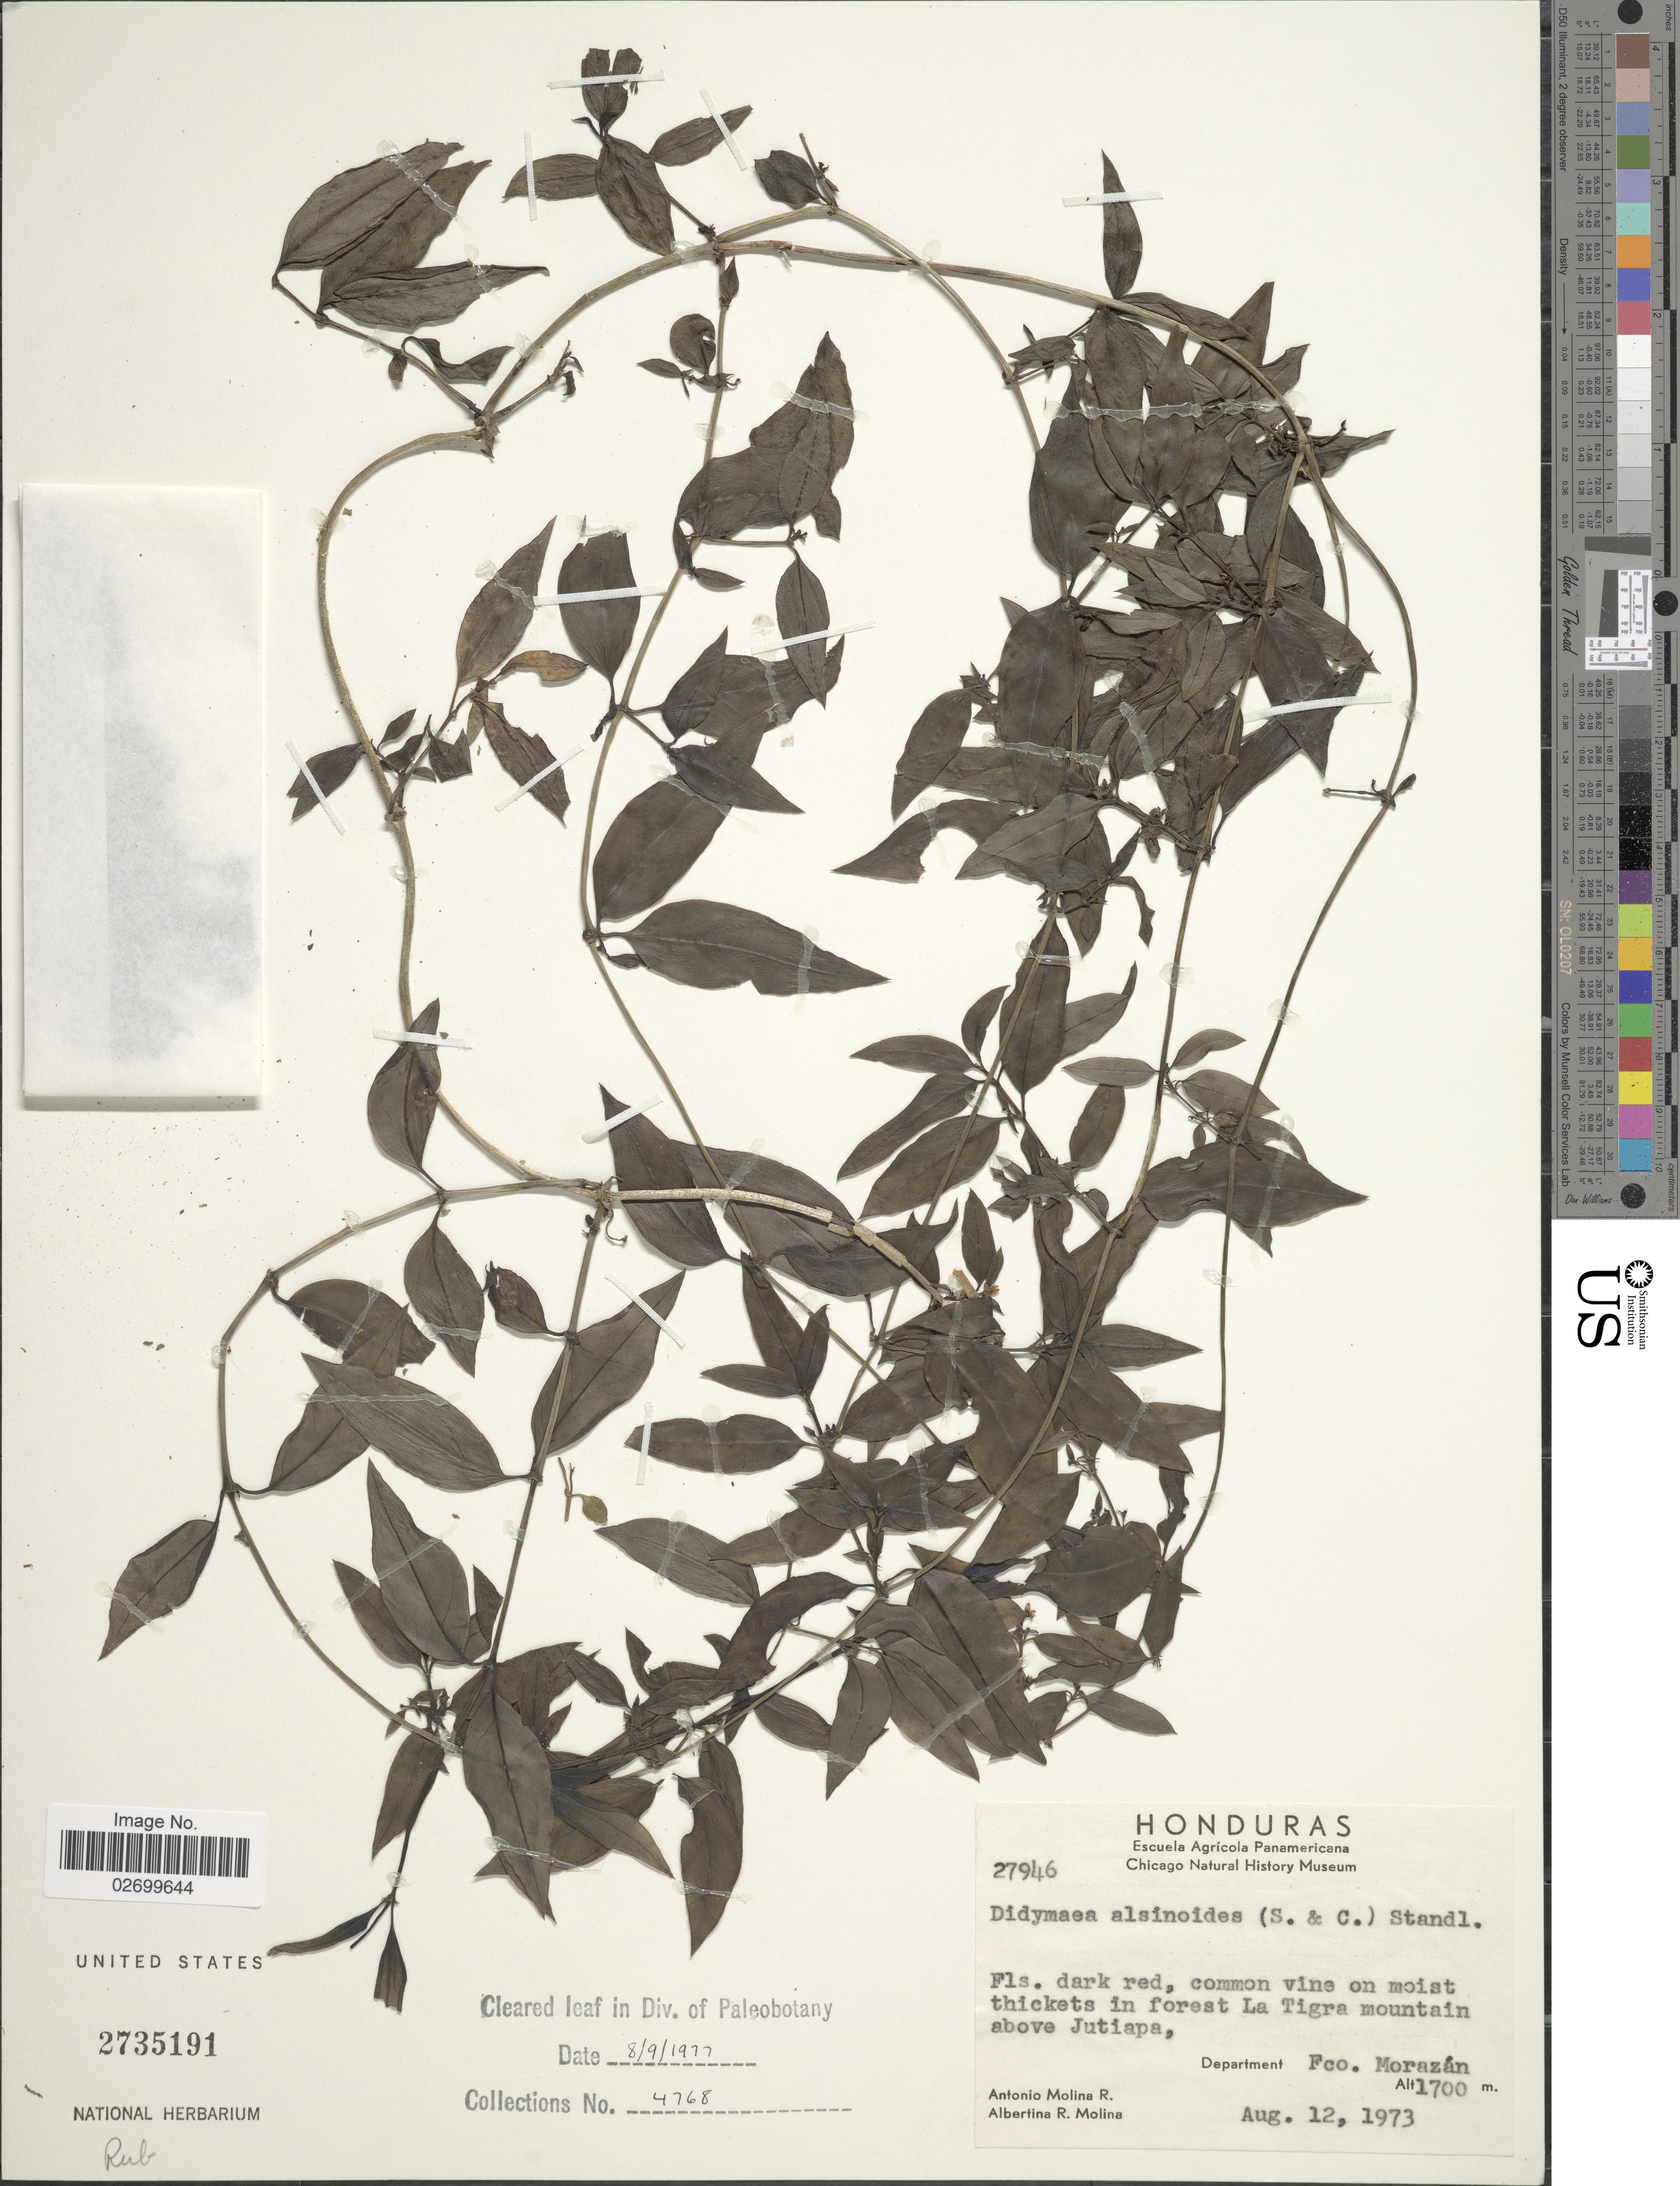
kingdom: Plantae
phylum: Tracheophyta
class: Magnoliopsida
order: Gentianales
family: Rubiaceae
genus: Didymaea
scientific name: Didymaea alsinoides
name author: (Cham. & Schltdl.) Standl.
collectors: A. Molina R. & A. R. Molina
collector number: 27946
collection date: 1973-08-12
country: Honduras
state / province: Fco. Morazán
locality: On moist thickets in forest La Tigra mountain above Jutiapa.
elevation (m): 1700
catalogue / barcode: US 2735191